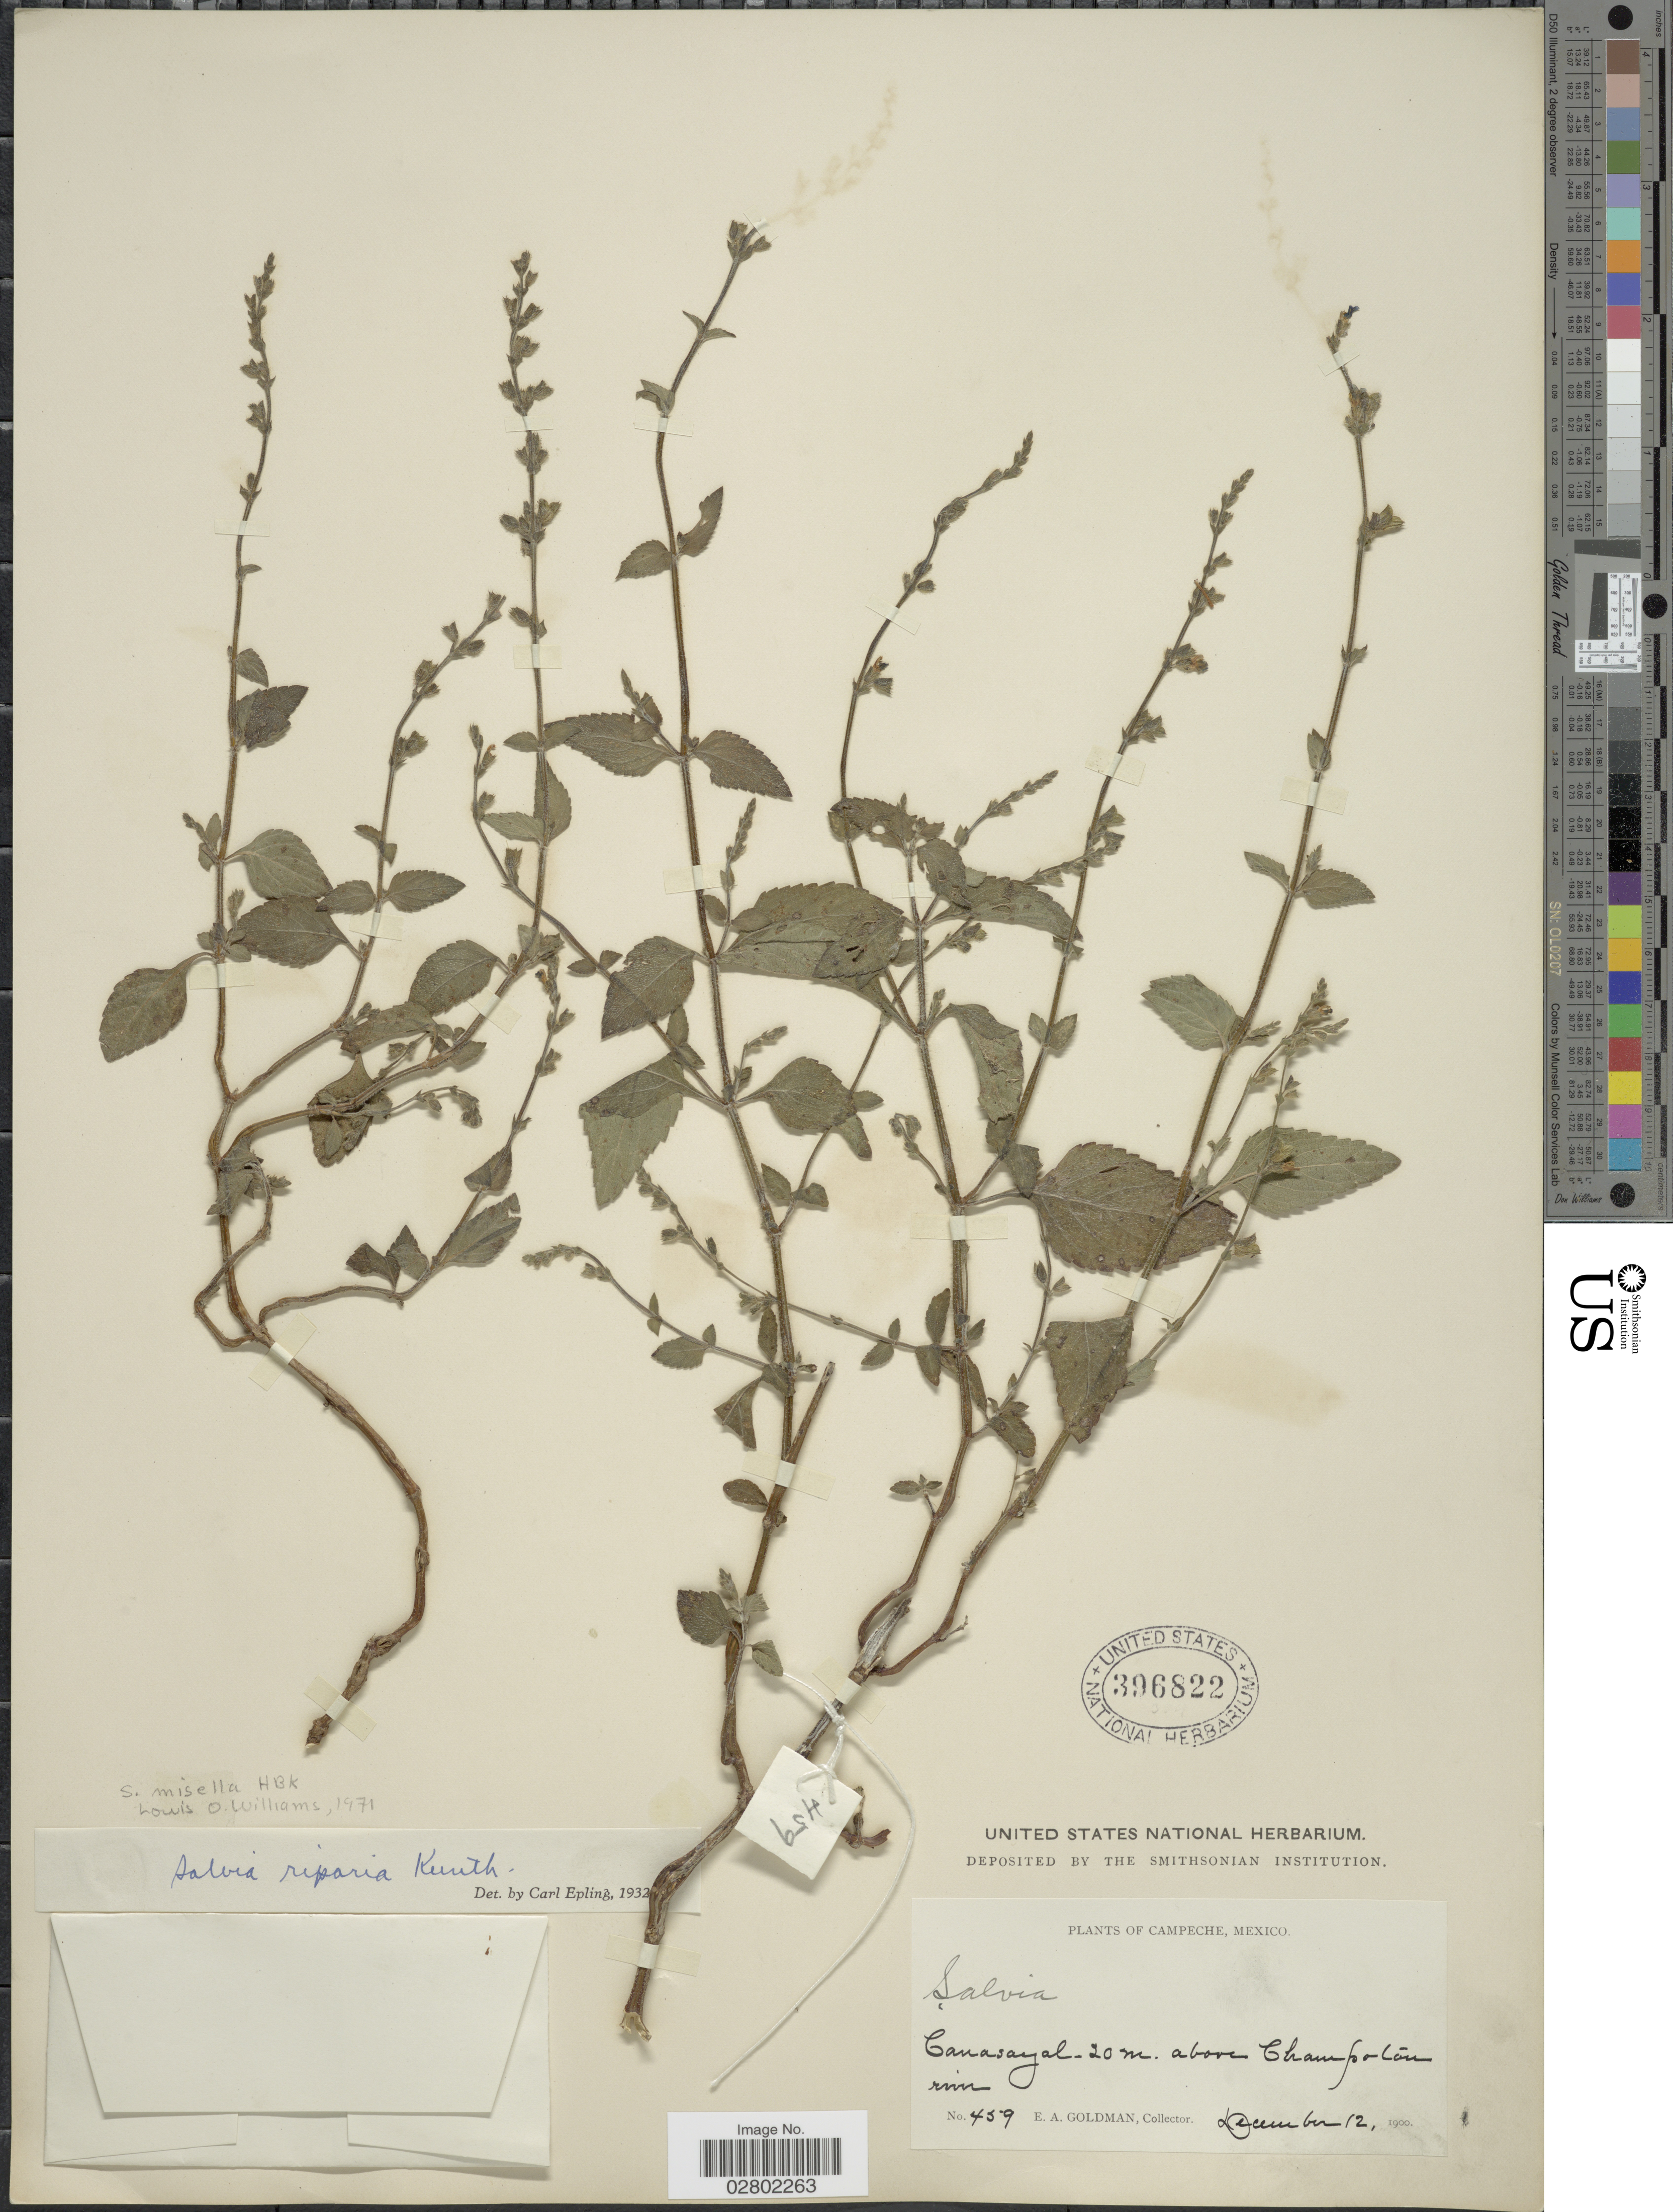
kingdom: Plantae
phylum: Tracheophyta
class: Magnoliopsida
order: Lamiales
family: Lamiaceae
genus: Salvia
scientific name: Salvia misella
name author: Kunth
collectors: E. A. Goldman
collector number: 459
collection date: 1900-12-12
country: Mexico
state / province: Campeche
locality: Canasayal-20 m. above Champotan river.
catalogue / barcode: US 396822